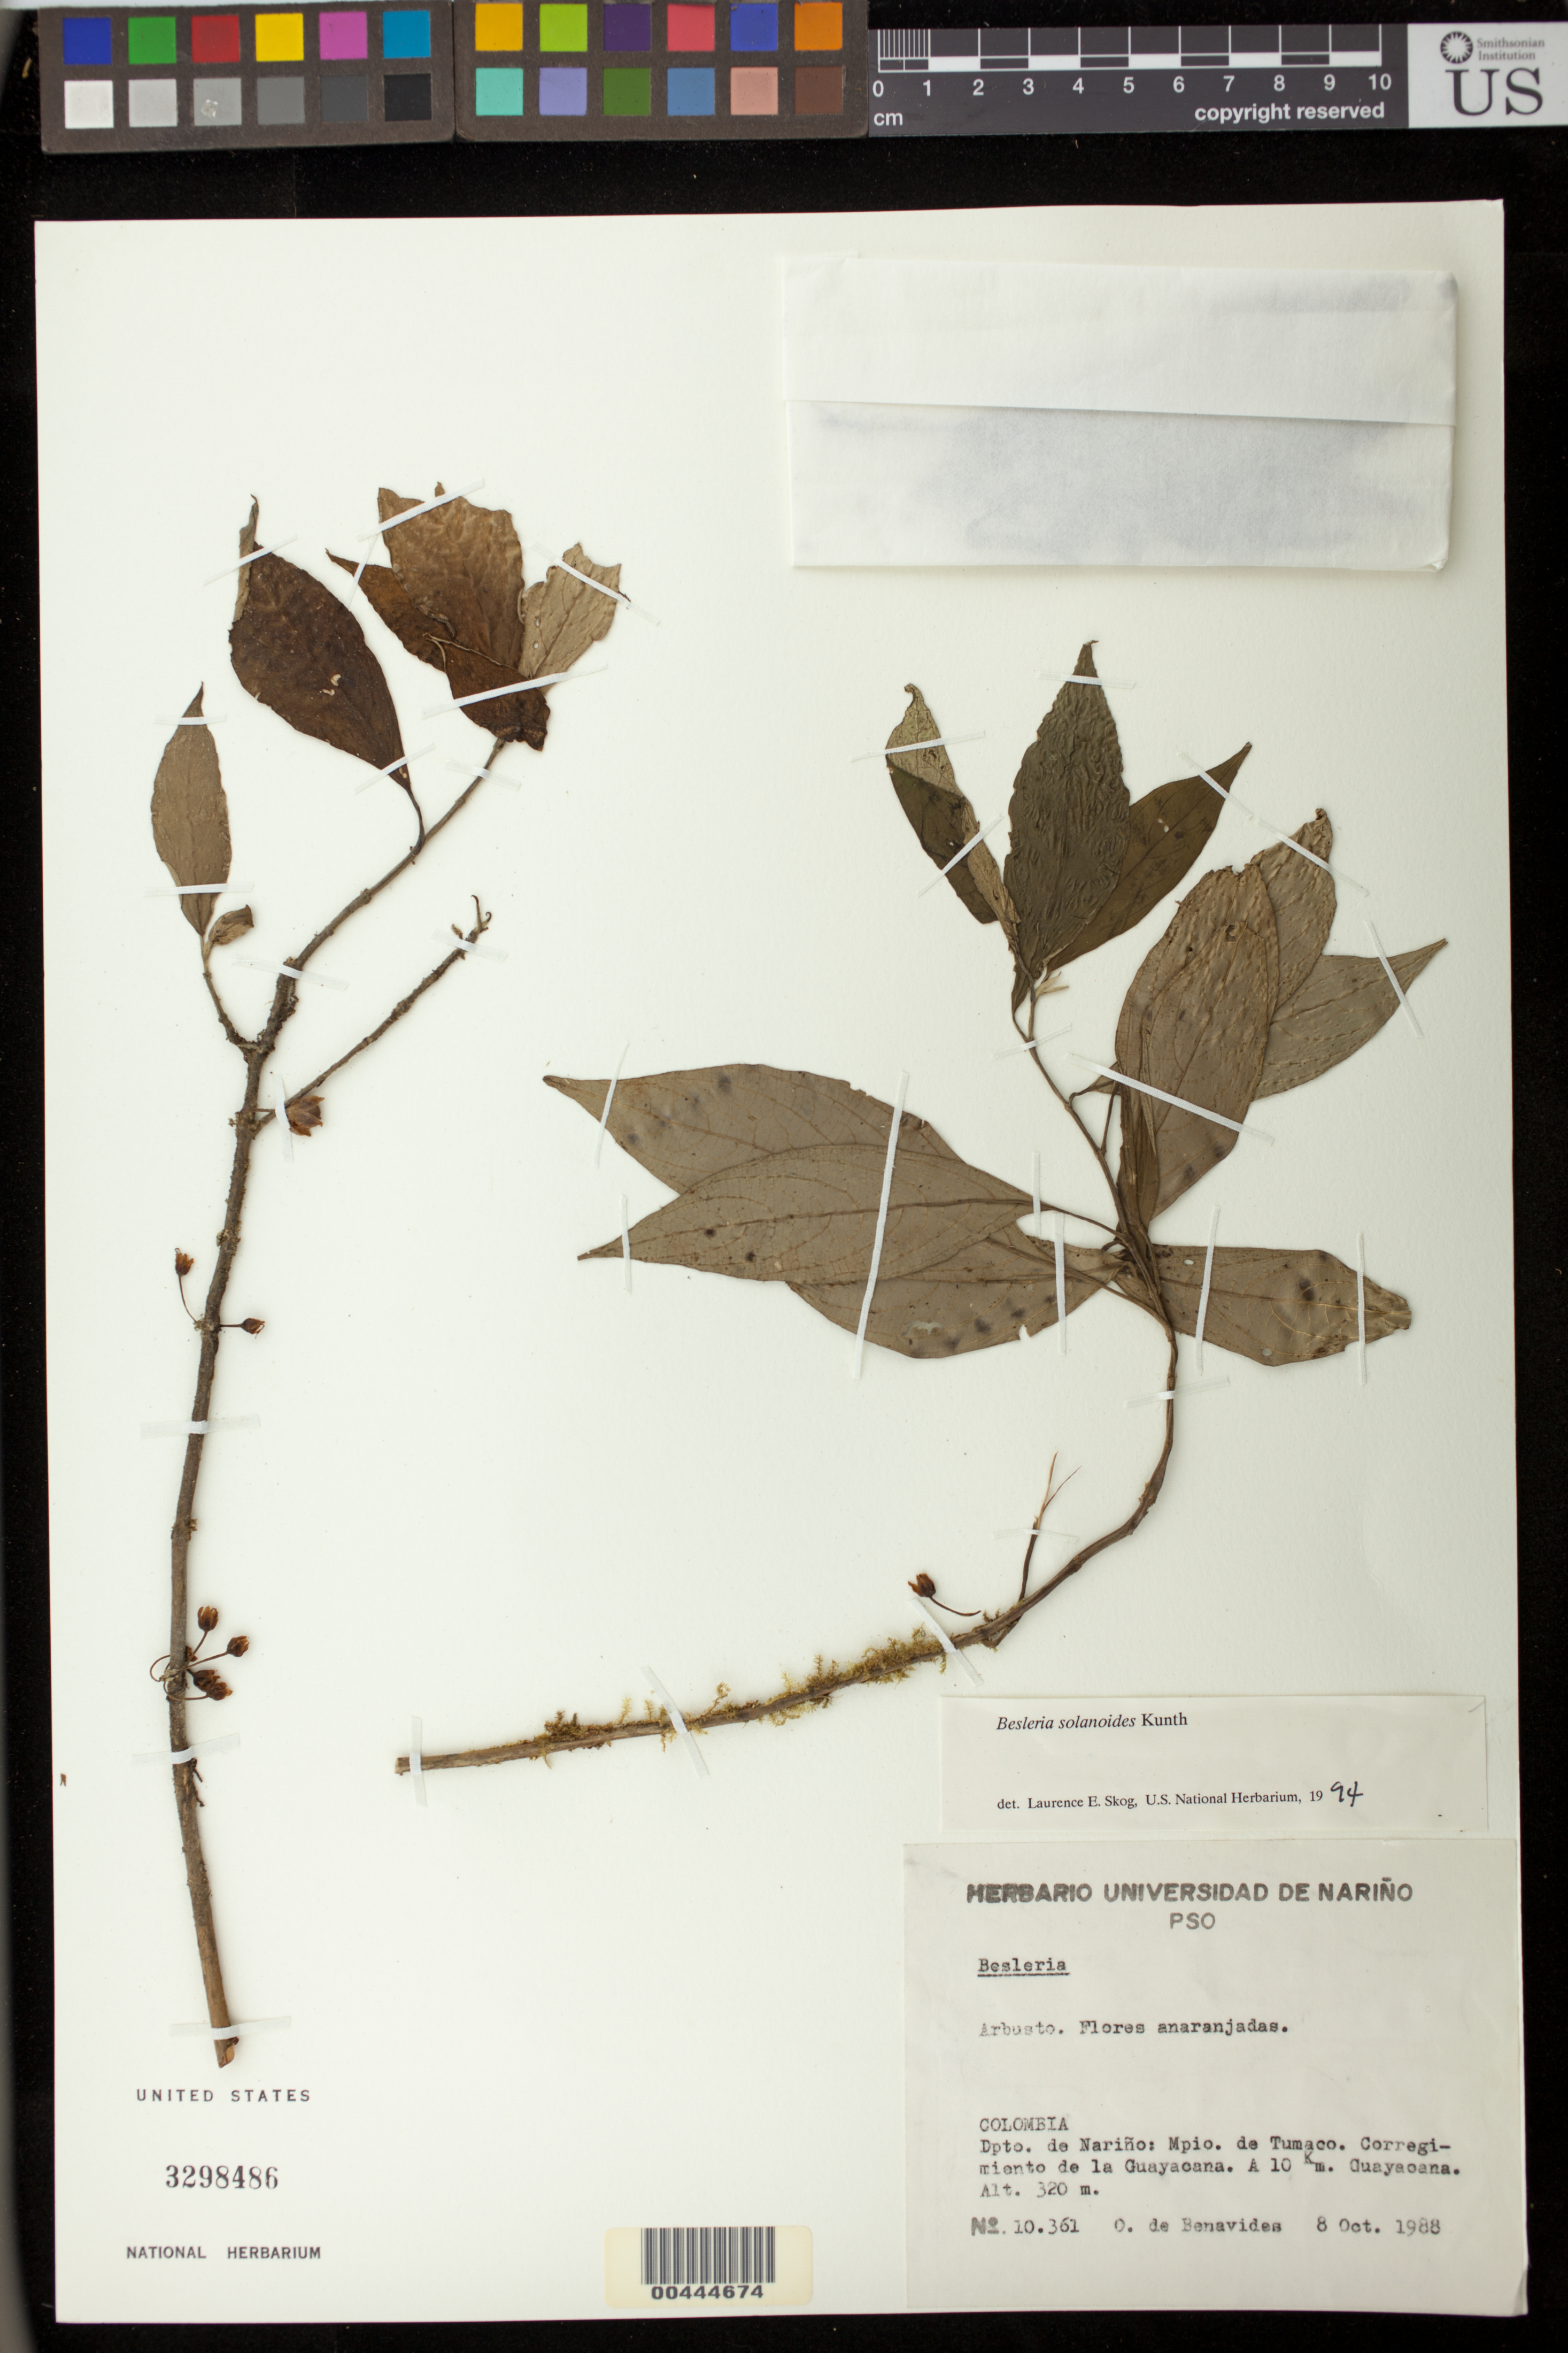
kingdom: Plantae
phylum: Tracheophyta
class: Magnoliopsida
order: Lamiales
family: Gesneriaceae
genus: Besleria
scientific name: Besleria solanoides var. solanoides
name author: Kunth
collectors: Olga S. de Benavides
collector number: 10361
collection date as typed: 08 Oct 1988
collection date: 1988-10-08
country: Colombia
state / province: Nariño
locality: Tumaco mun., Corregimeinto de la guayacana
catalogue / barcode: US 3298486